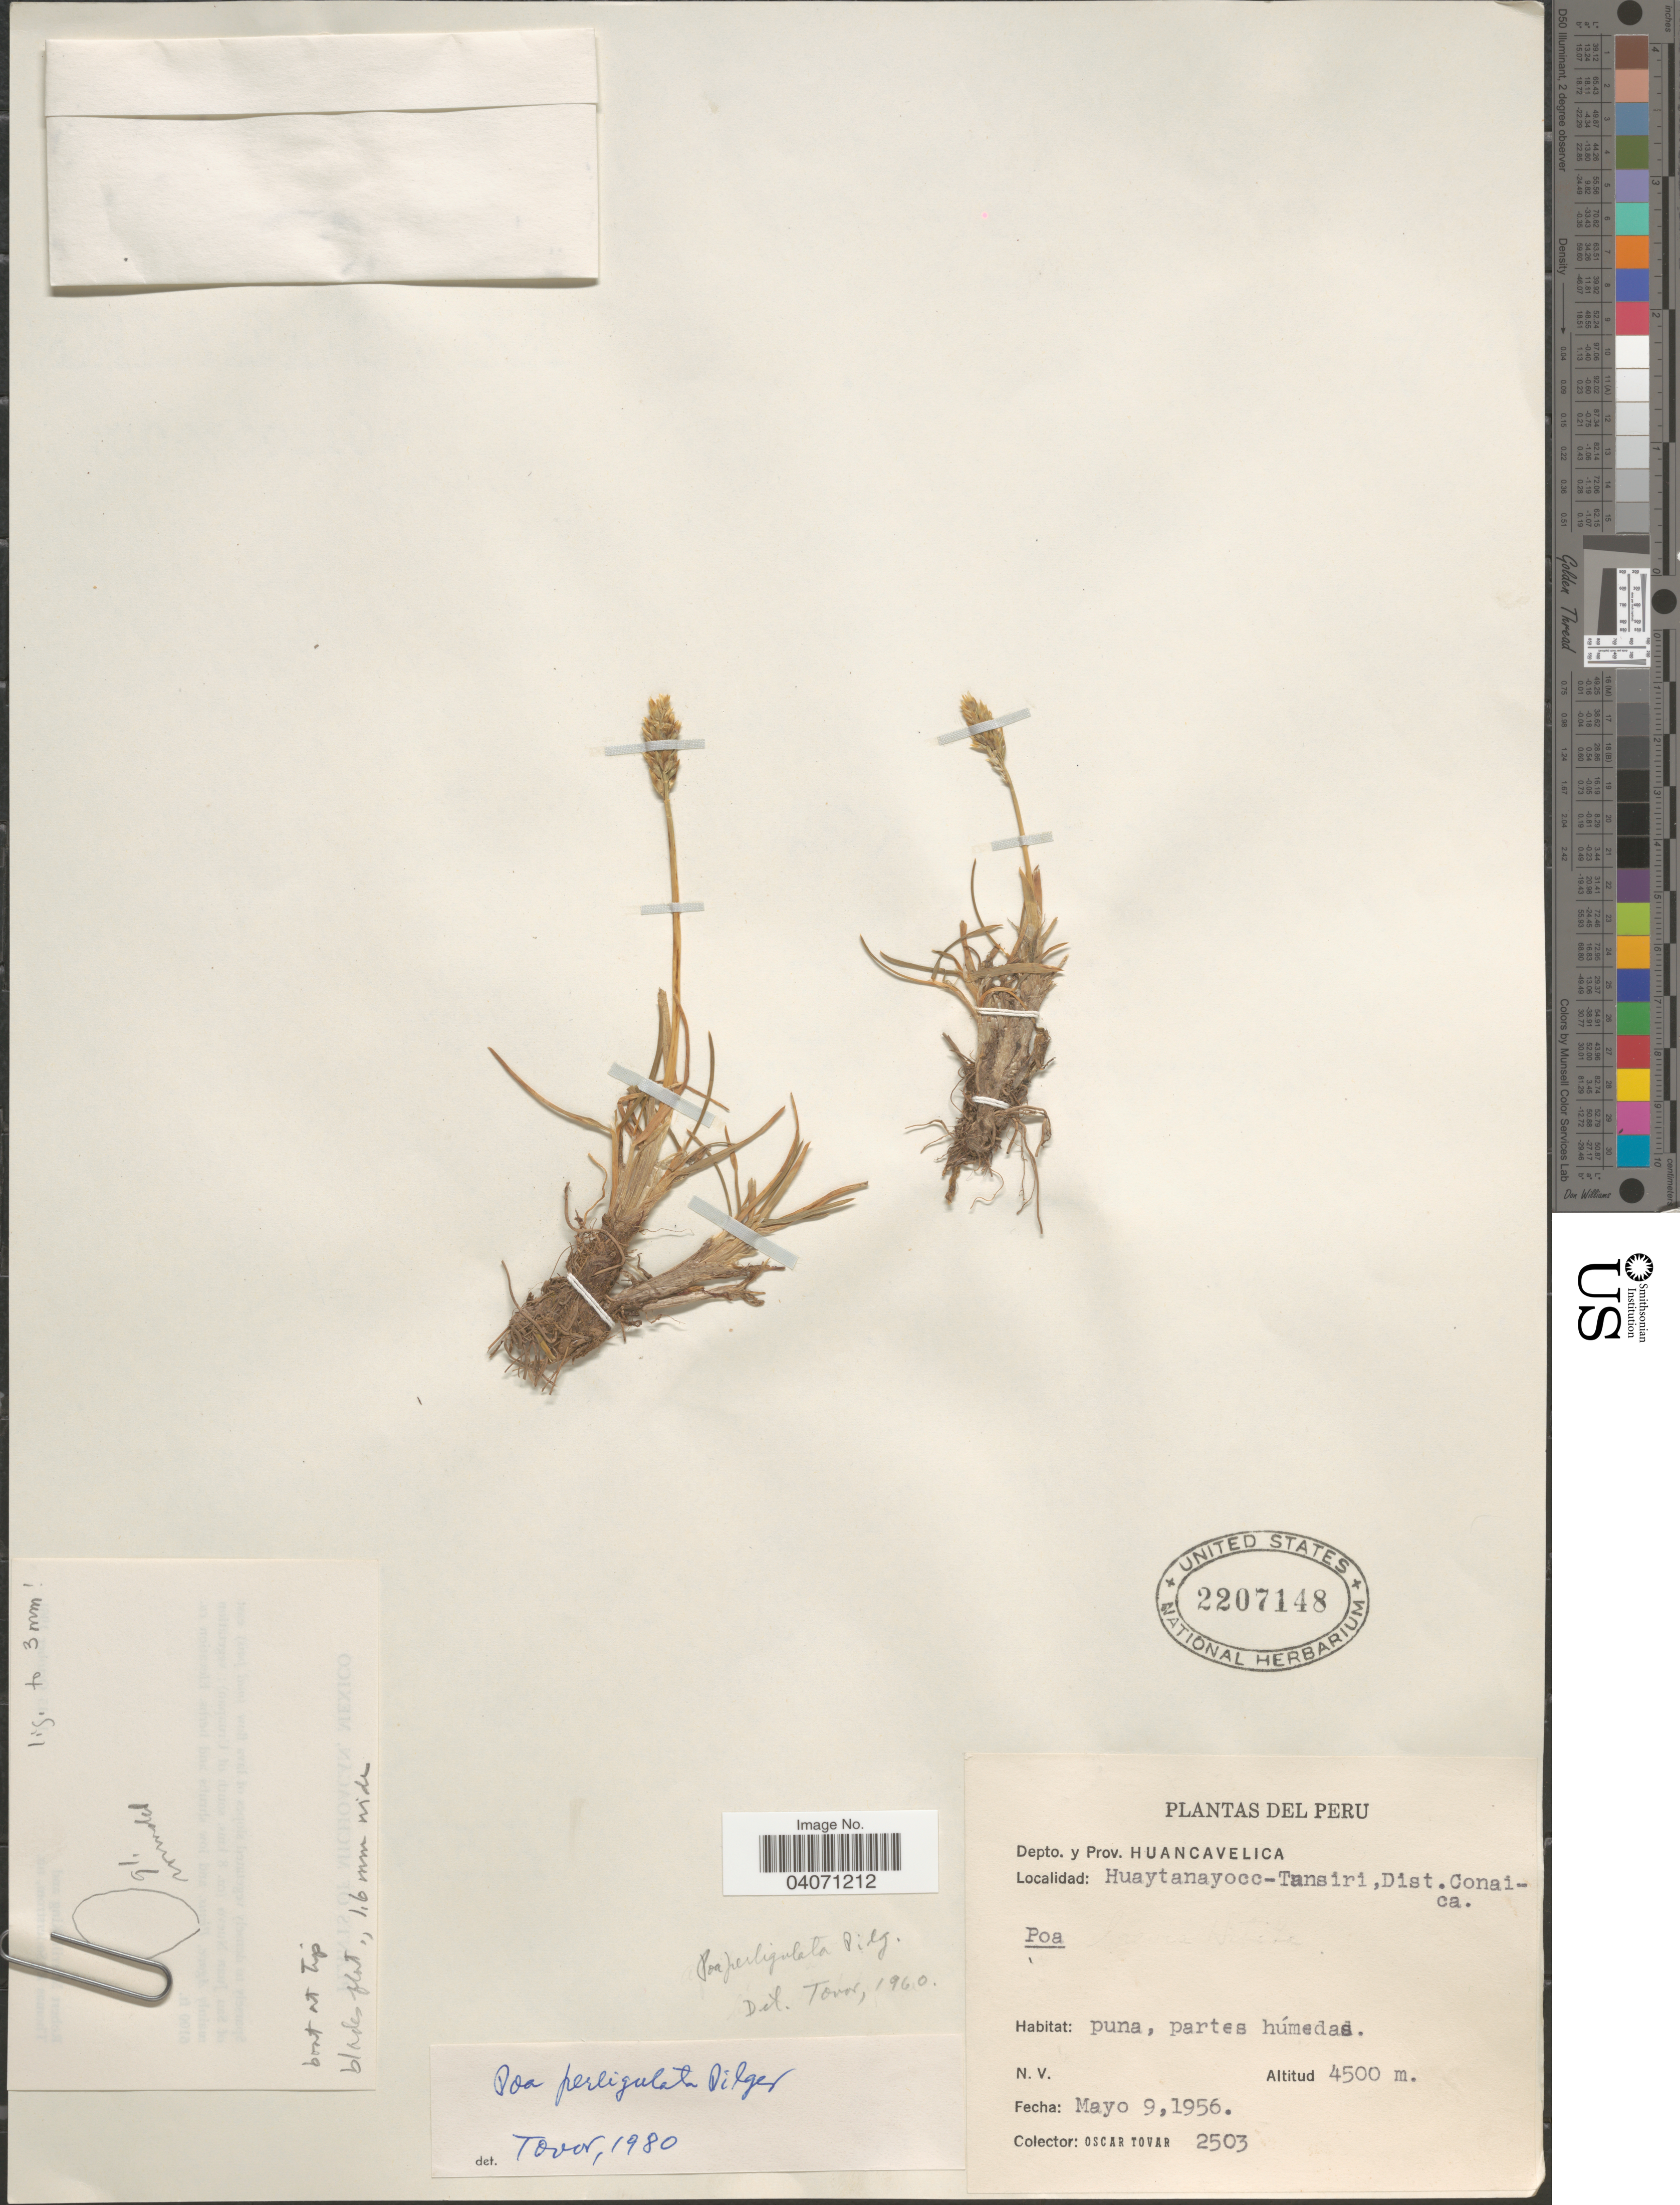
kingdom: Plantae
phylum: Tracheophyta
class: Liliopsida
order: Poales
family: Poaceae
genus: Poa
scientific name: Poa perligulata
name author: Pilg.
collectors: Ó. Tovar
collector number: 2503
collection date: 1956-05-09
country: Peru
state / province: Huancavelica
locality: Depto. y Prov. Huancavelica. Huaytanayocc-Tansiri, Dist. Conaica.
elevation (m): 4500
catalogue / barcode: US 2207148